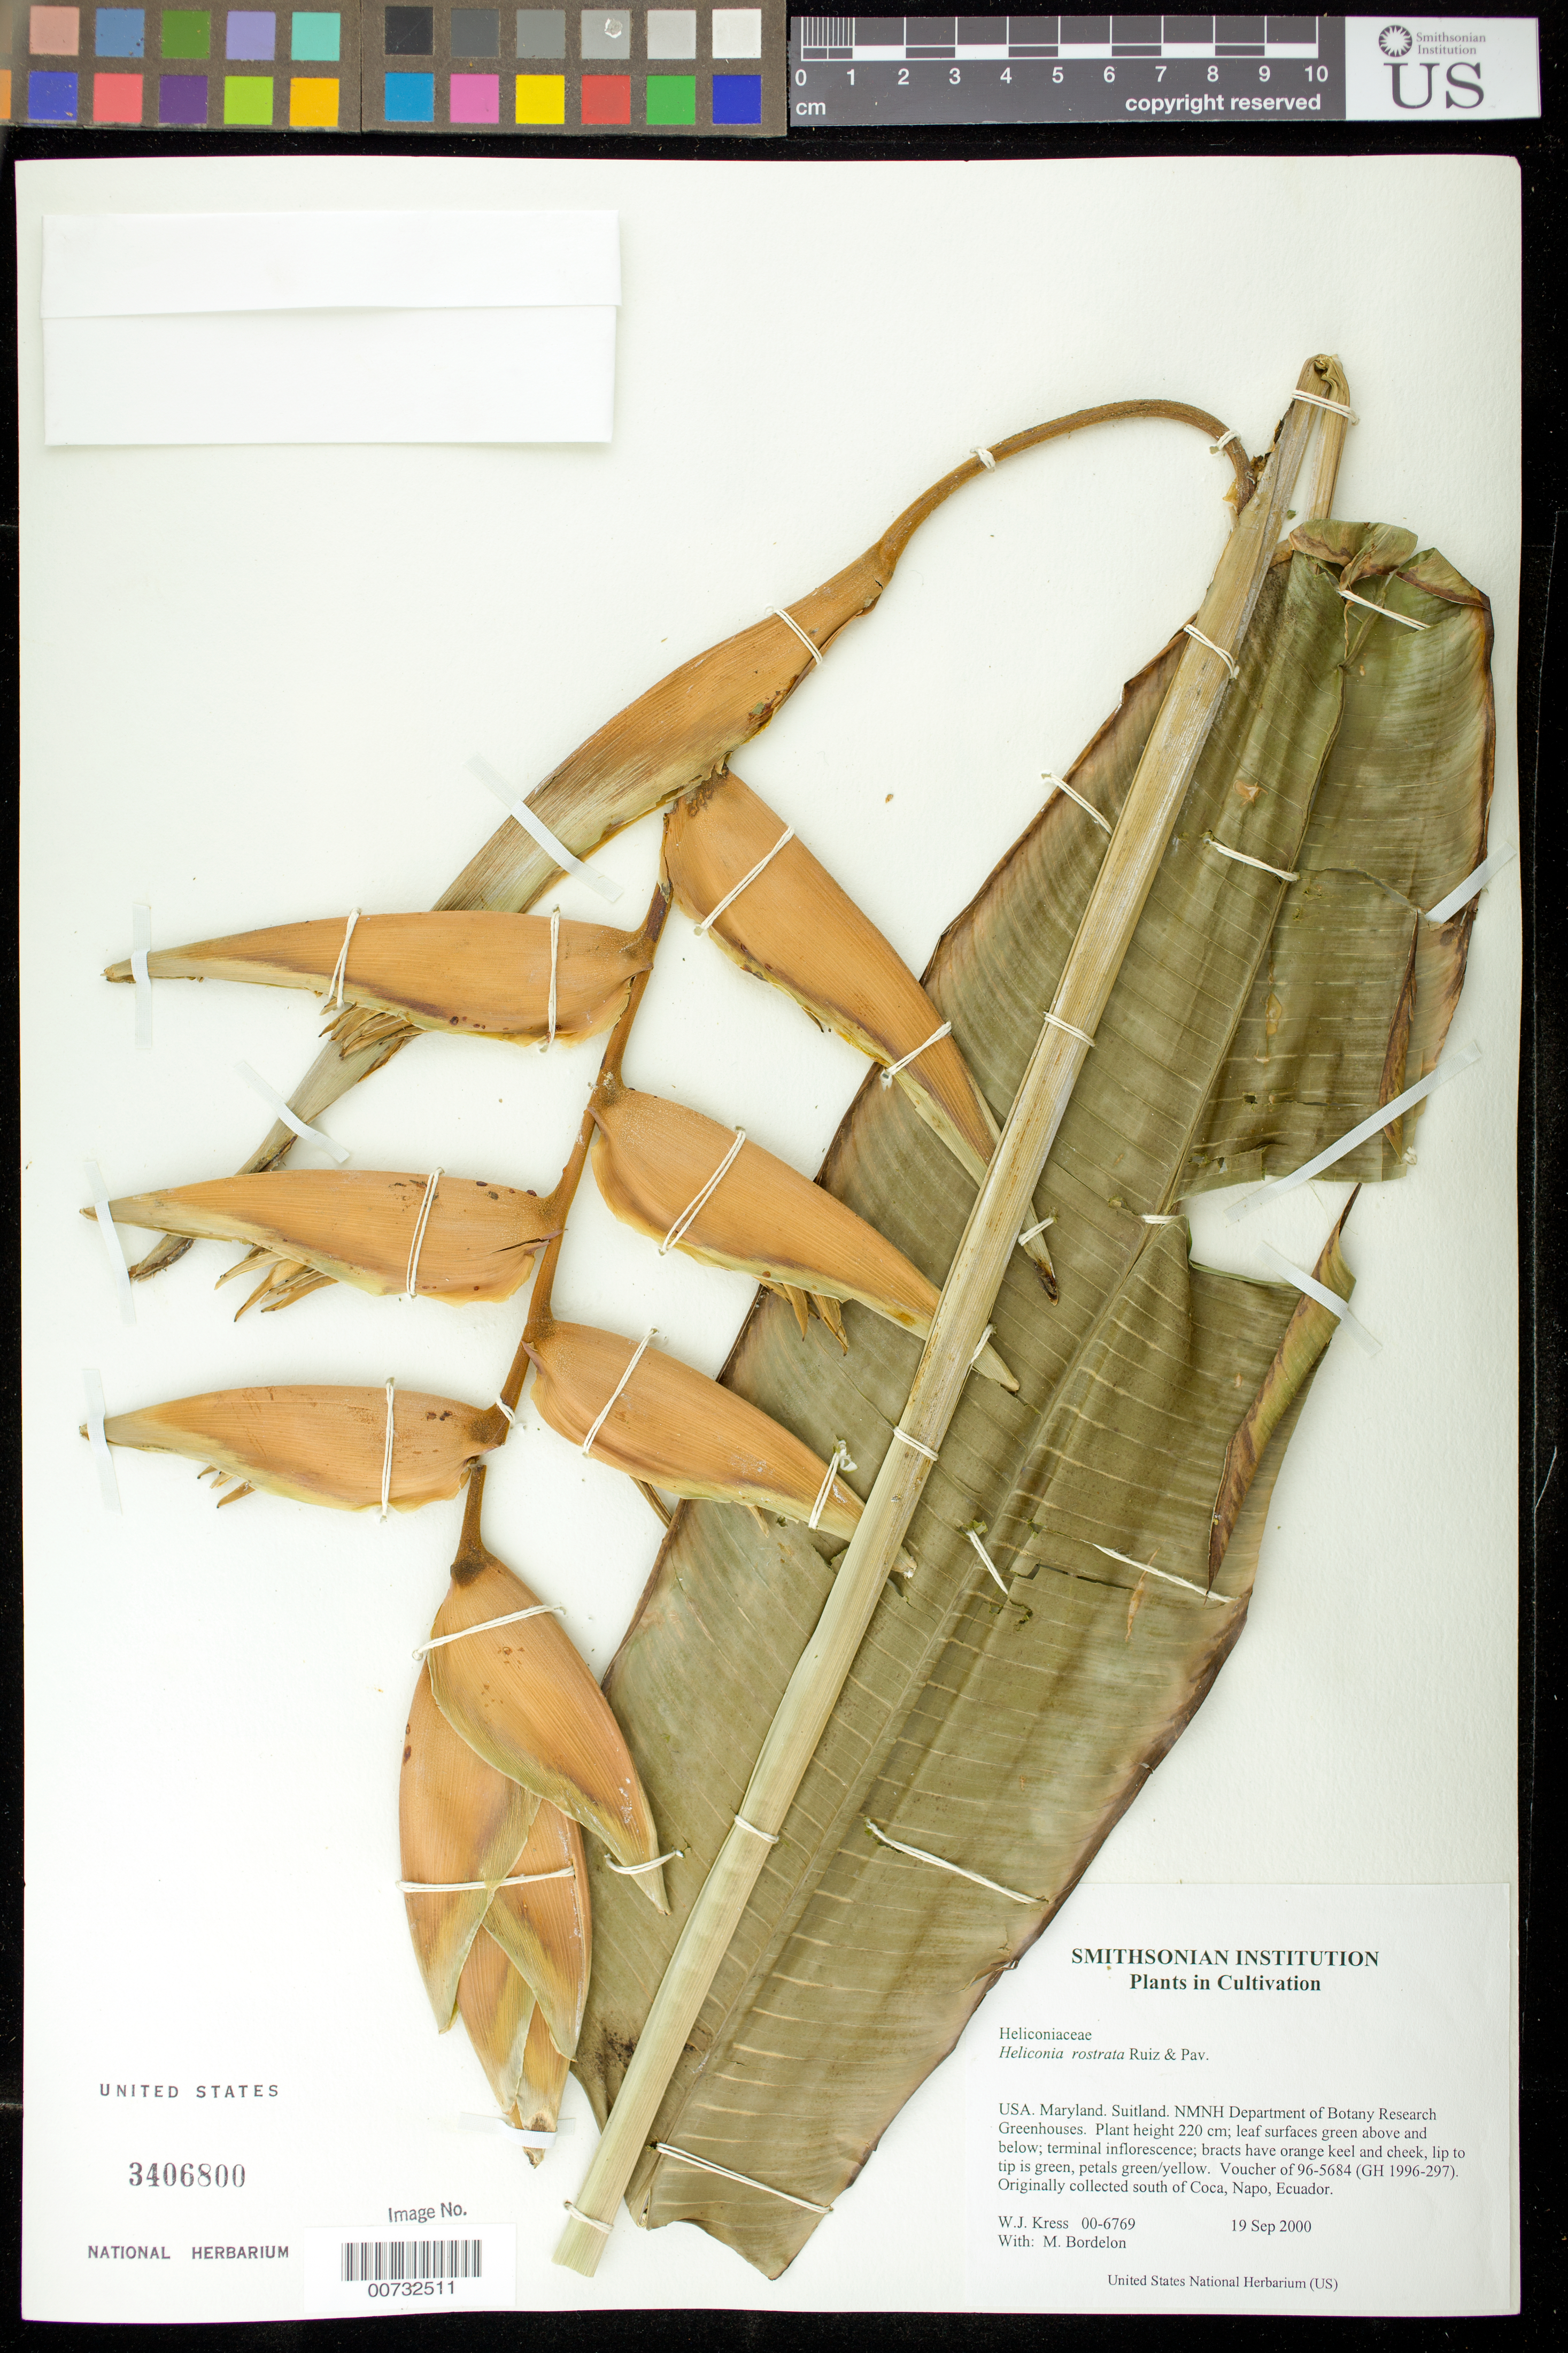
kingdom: Plantae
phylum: Tracheophyta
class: Liliopsida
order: Zingiberales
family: Heliconiaceae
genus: Heliconia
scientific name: Heliconia rostrata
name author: Ruiz & Pav.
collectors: W. J. Kress & M. Bordelon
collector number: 00-6769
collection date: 2000-09-19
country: United States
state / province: Maryland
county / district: Prince George's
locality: NMNH Botany Research Greenhouses. Suitland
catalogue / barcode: US 3406800